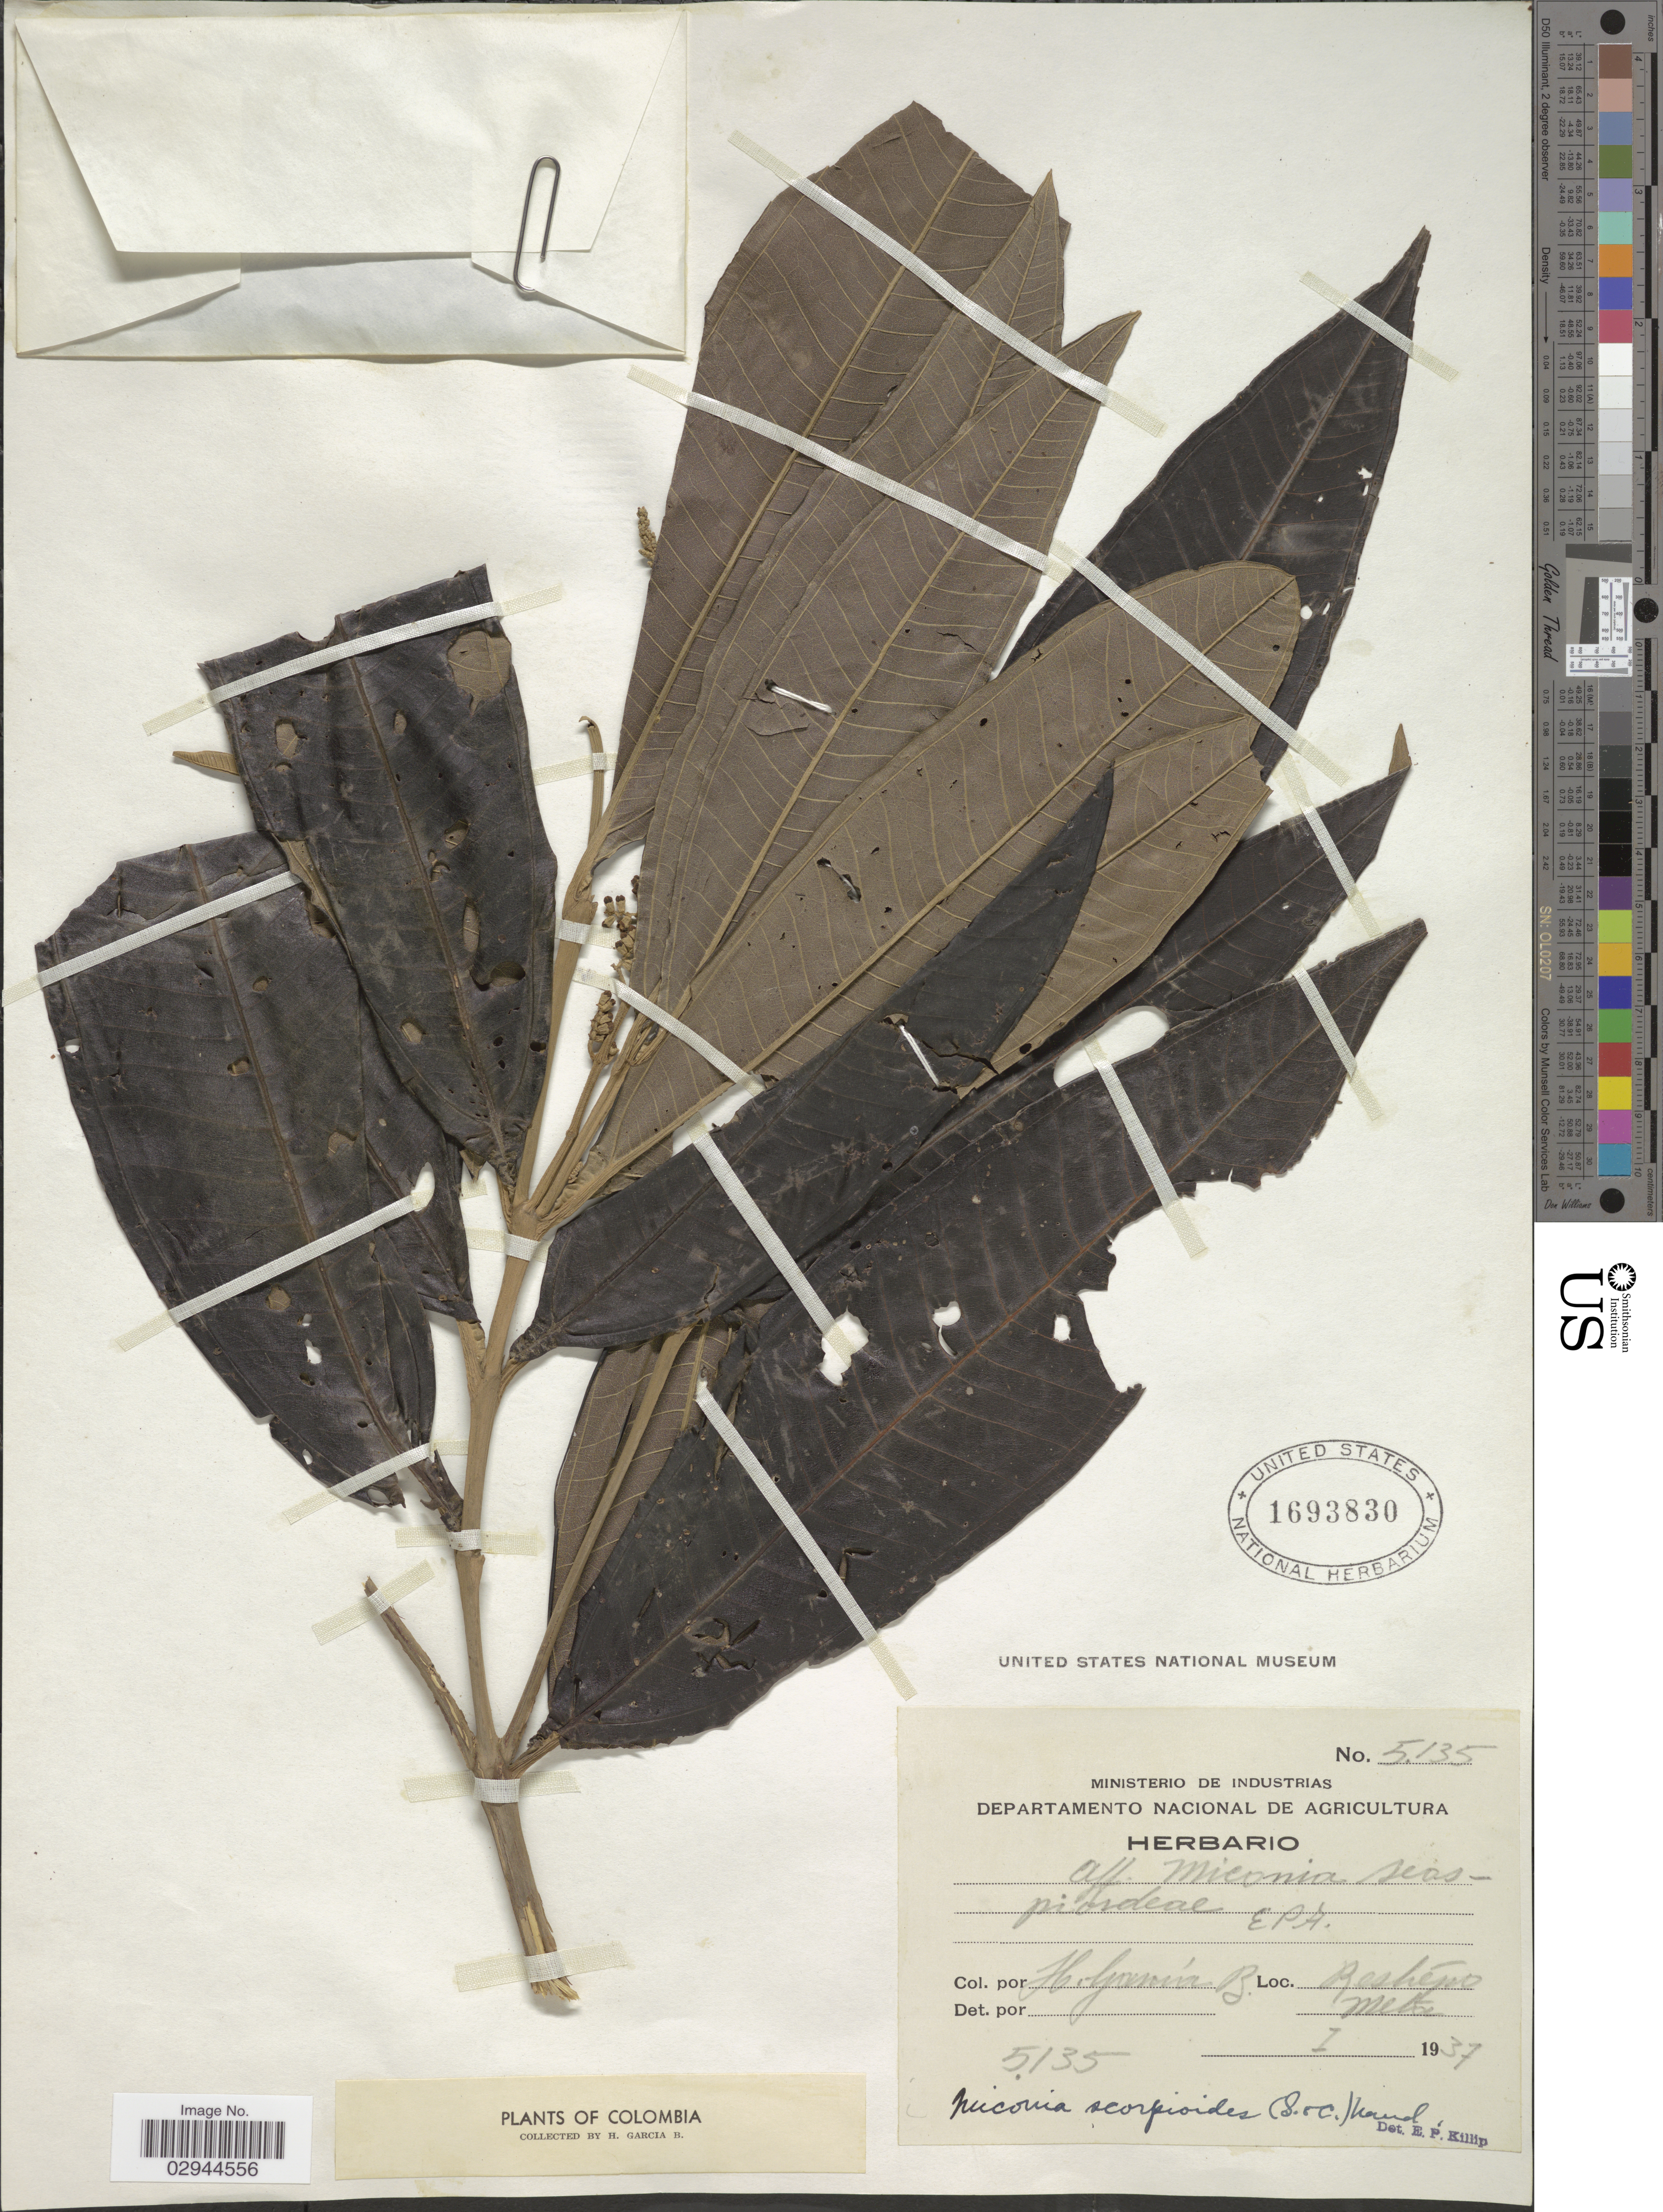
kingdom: Plantae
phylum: Tracheophyta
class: Magnoliopsida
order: Myrtales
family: Melastomataceae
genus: Miconia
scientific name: Miconia trinervia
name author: (Sw.) D. Don ex Loudon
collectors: H. García B.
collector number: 5135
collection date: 1937-01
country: Colombia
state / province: Meta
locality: Restrepo.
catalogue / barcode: US 1693830